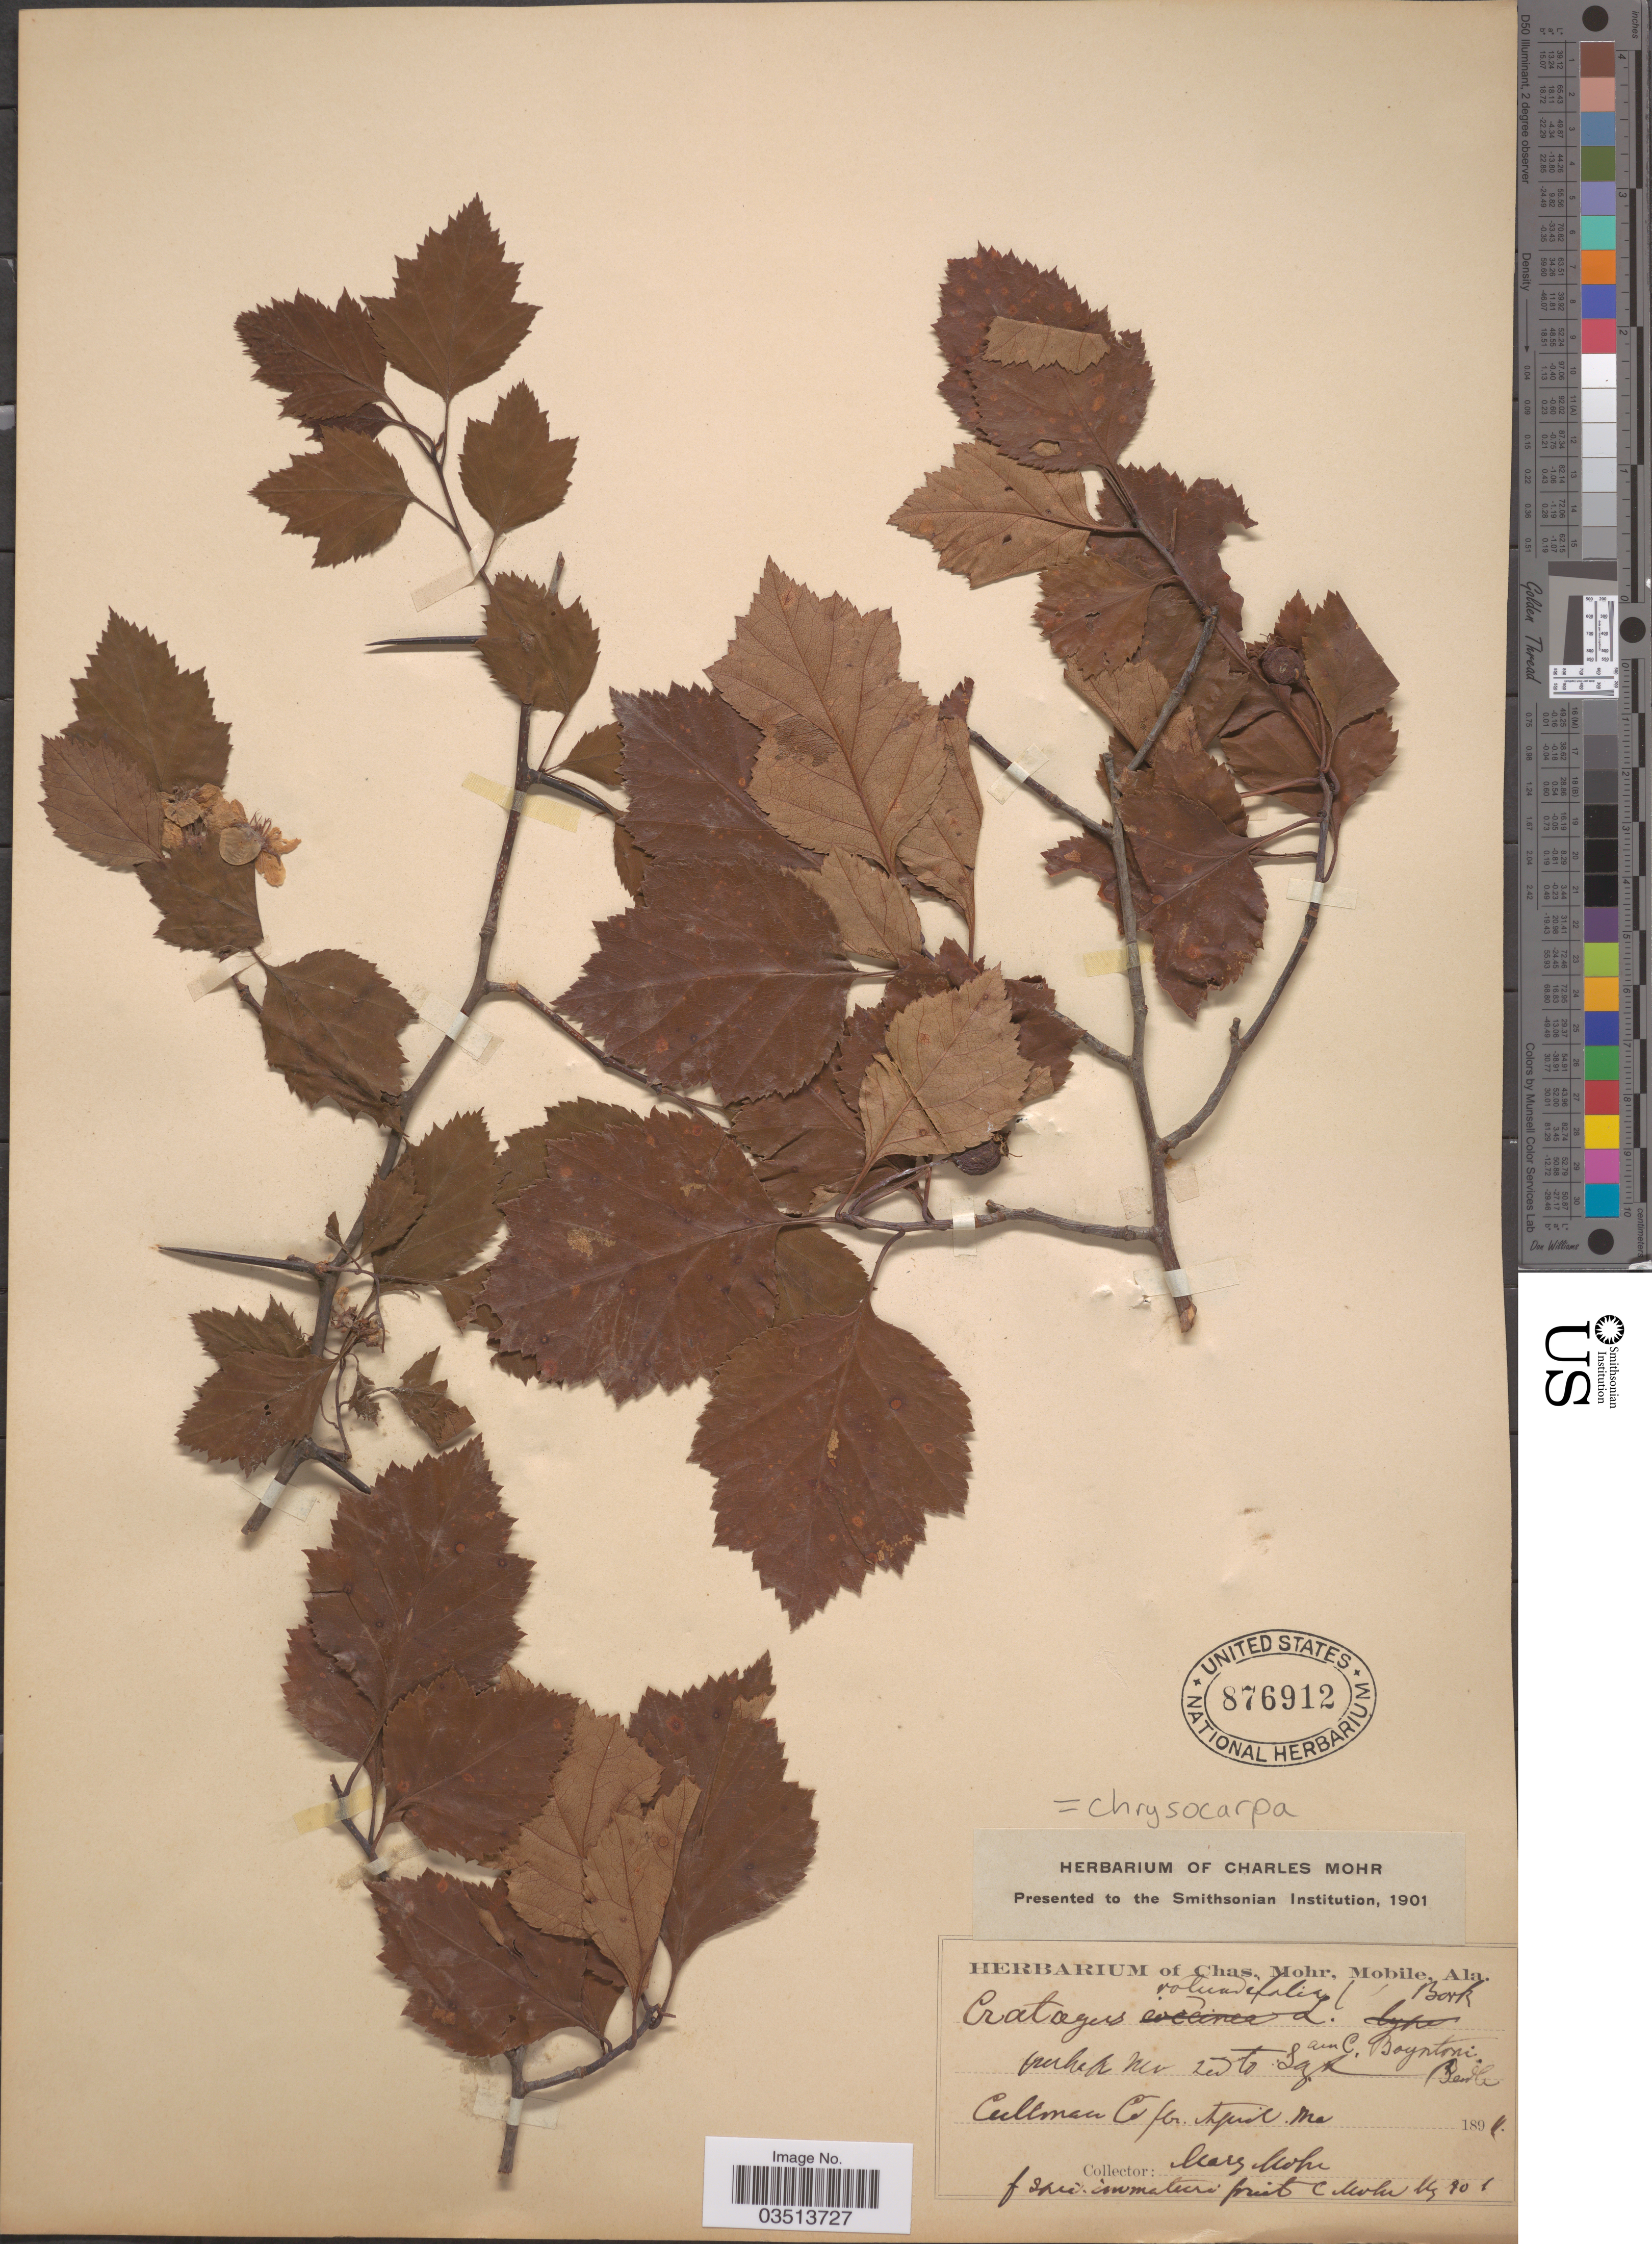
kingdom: Plantae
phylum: Tracheophyta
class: Magnoliopsida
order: Rosales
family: Rosaceae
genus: Crataegus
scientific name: Crataegus chrysocarpa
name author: Ashe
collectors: Mohr, C. T. (herbarium)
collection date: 1891-04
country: United States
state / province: Alabama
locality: Cullman Co.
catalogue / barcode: US 876912